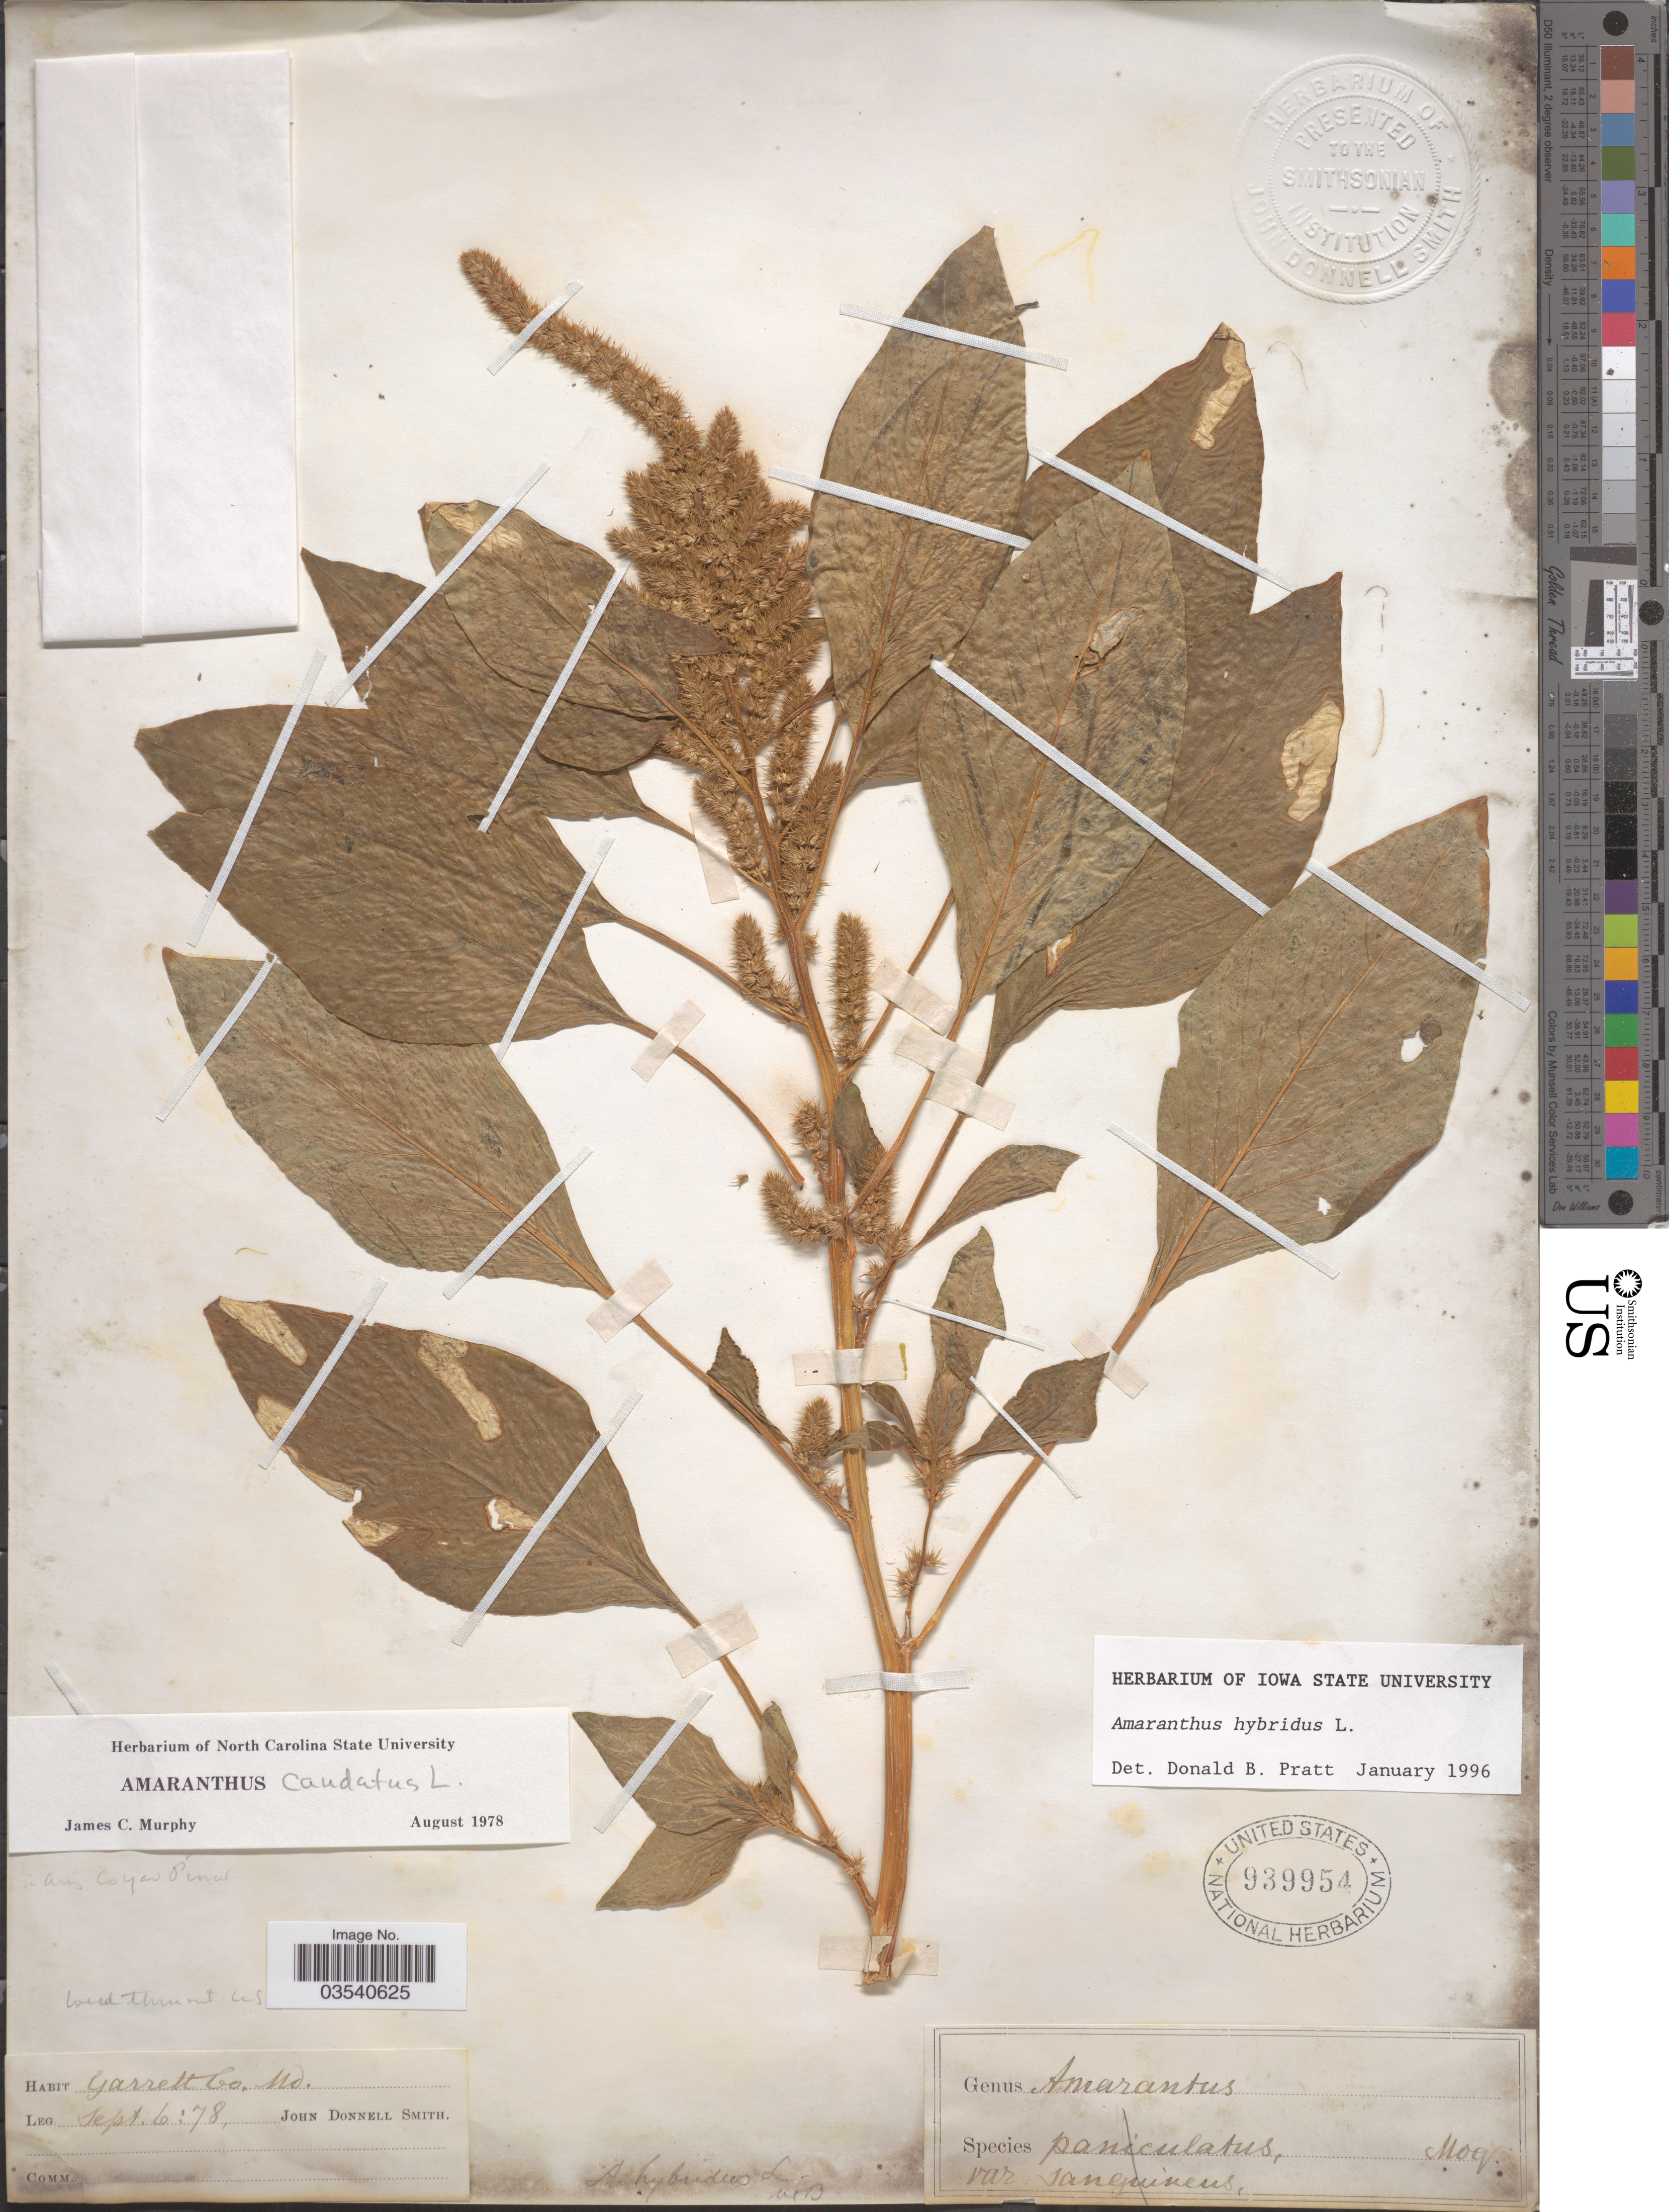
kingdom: Plantae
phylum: Tracheophyta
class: Magnoliopsida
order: Caryophyllales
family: Amaranthaceae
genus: Amaranthus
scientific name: Amaranthus hybridus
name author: L.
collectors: J. Donnell Smith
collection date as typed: Transcribed d/m/y: 6/9/78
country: United States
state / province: Maryland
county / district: Garrett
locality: Garrett Co.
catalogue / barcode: US 939954